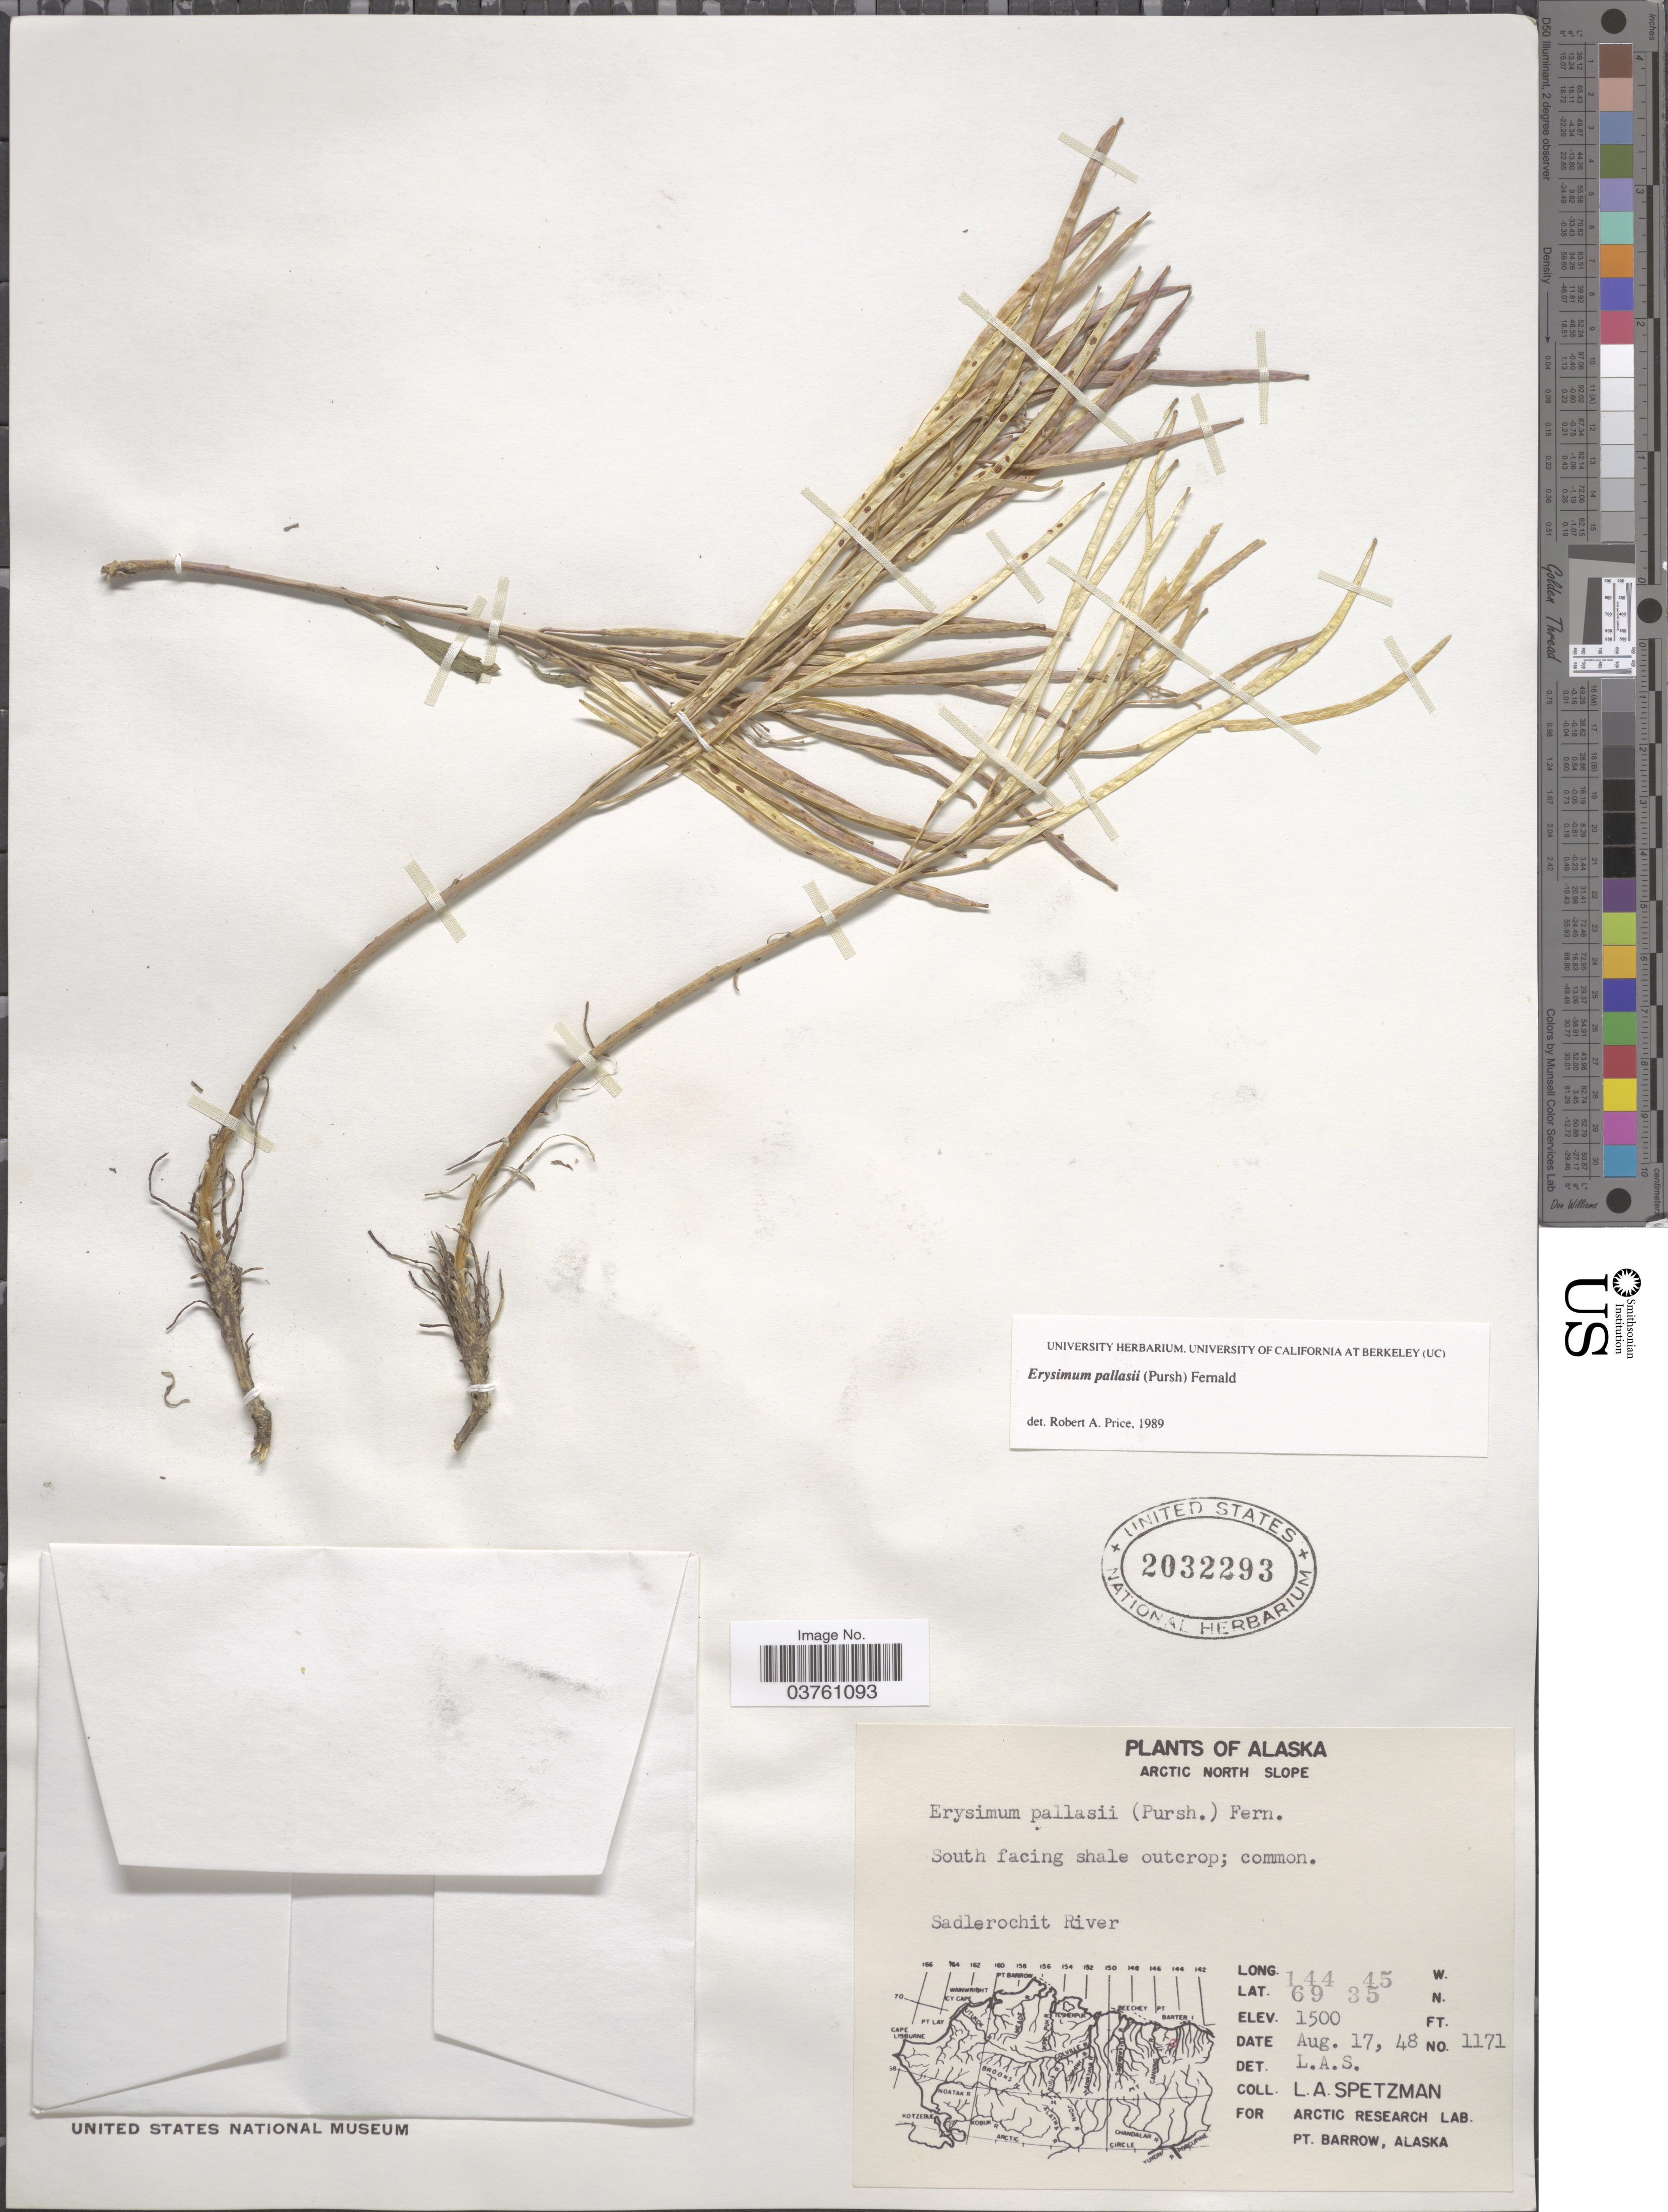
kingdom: Plantae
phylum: Tracheophyta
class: Magnoliopsida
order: Brassicales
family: Brassicaceae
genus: Erysimum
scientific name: Erysimum pallasii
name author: (Pursh) Fernald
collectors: L. Spetzman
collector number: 1171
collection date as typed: Transcribed d/m/y: 17/8/48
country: United States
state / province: Alaska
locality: Arctic North Slope. Sadlerochit River.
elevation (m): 457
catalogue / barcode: US 2032293